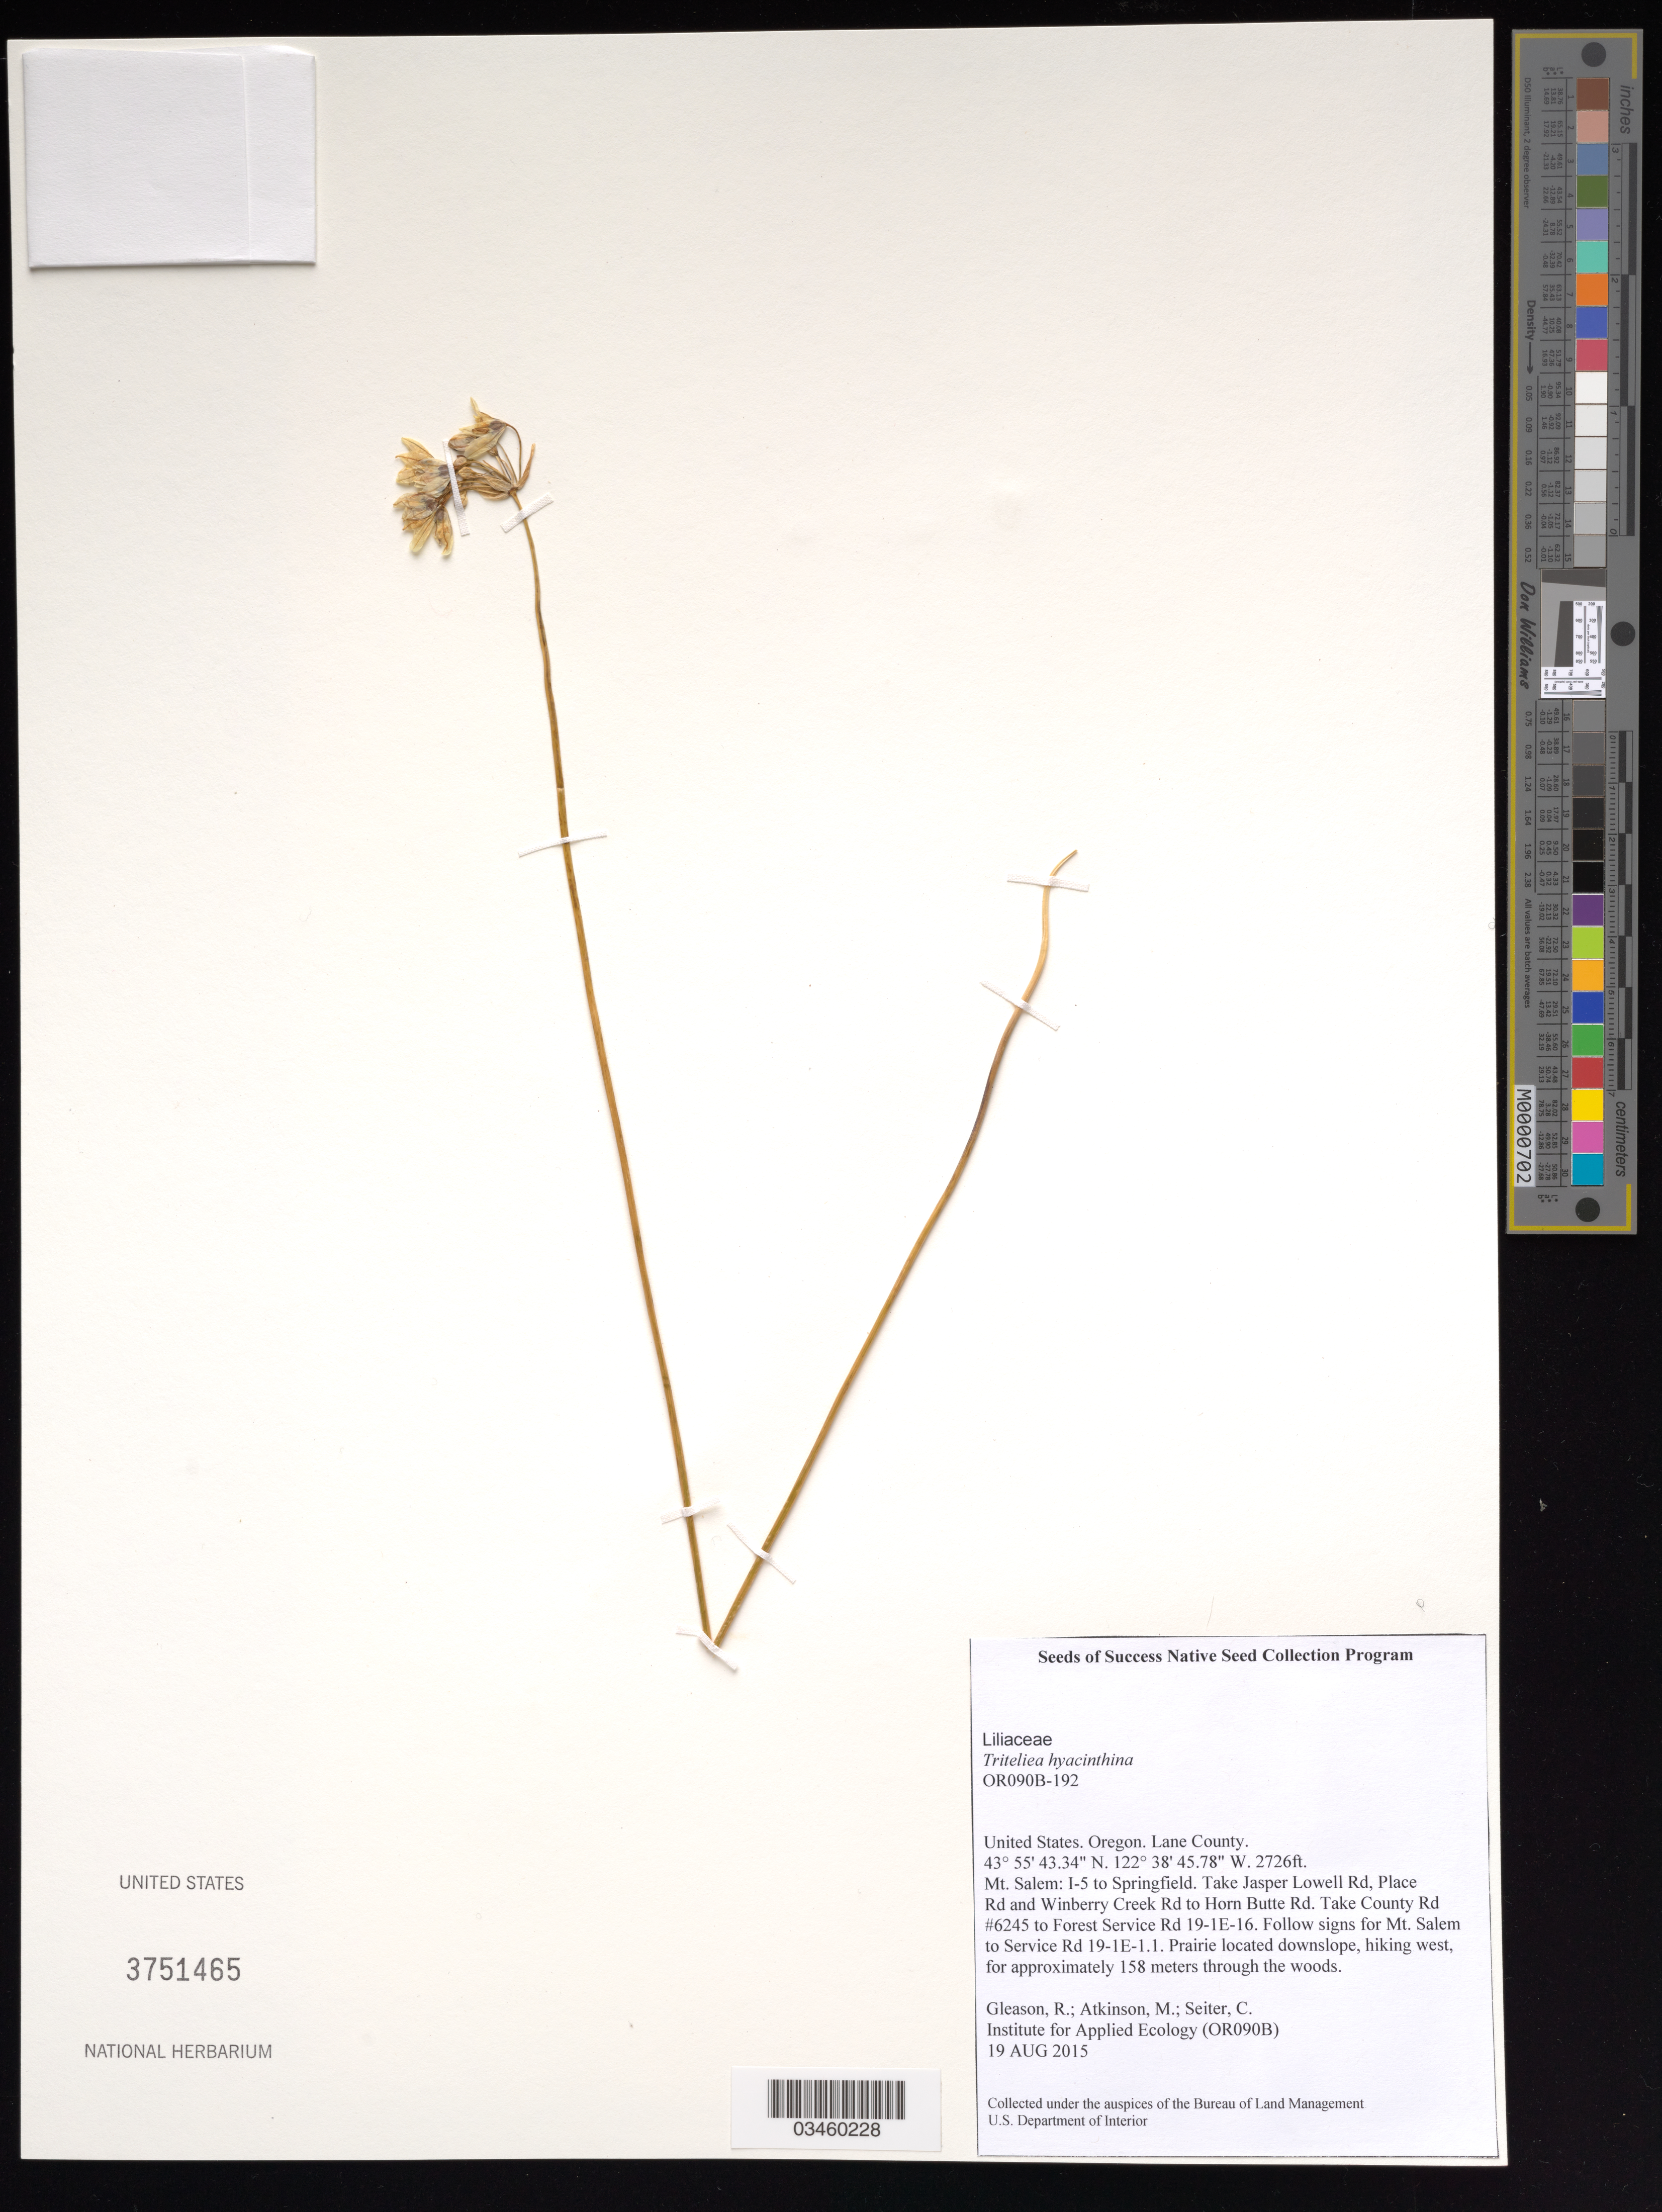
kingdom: Plantae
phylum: Tracheophyta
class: Liliopsida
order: Asparagales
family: Asparagaceae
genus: Triteleia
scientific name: Triteleia hyacinthina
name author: (Lindl.) Greene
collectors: R. Gleason, M. Atkinson & C. Seiter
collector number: OR090B-192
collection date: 2015-08-19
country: United States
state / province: Oregon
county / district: Lane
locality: Mt. Salem, Eugene Blm, Mt. Salem Upper Prairie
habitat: Upper mid-elevation prairie, south facing slope, surrounded by mixed conifer forest, primarily Pseudotsuga menziesii. Steeply sloped terrain. No public access.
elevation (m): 831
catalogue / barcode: US 3751465